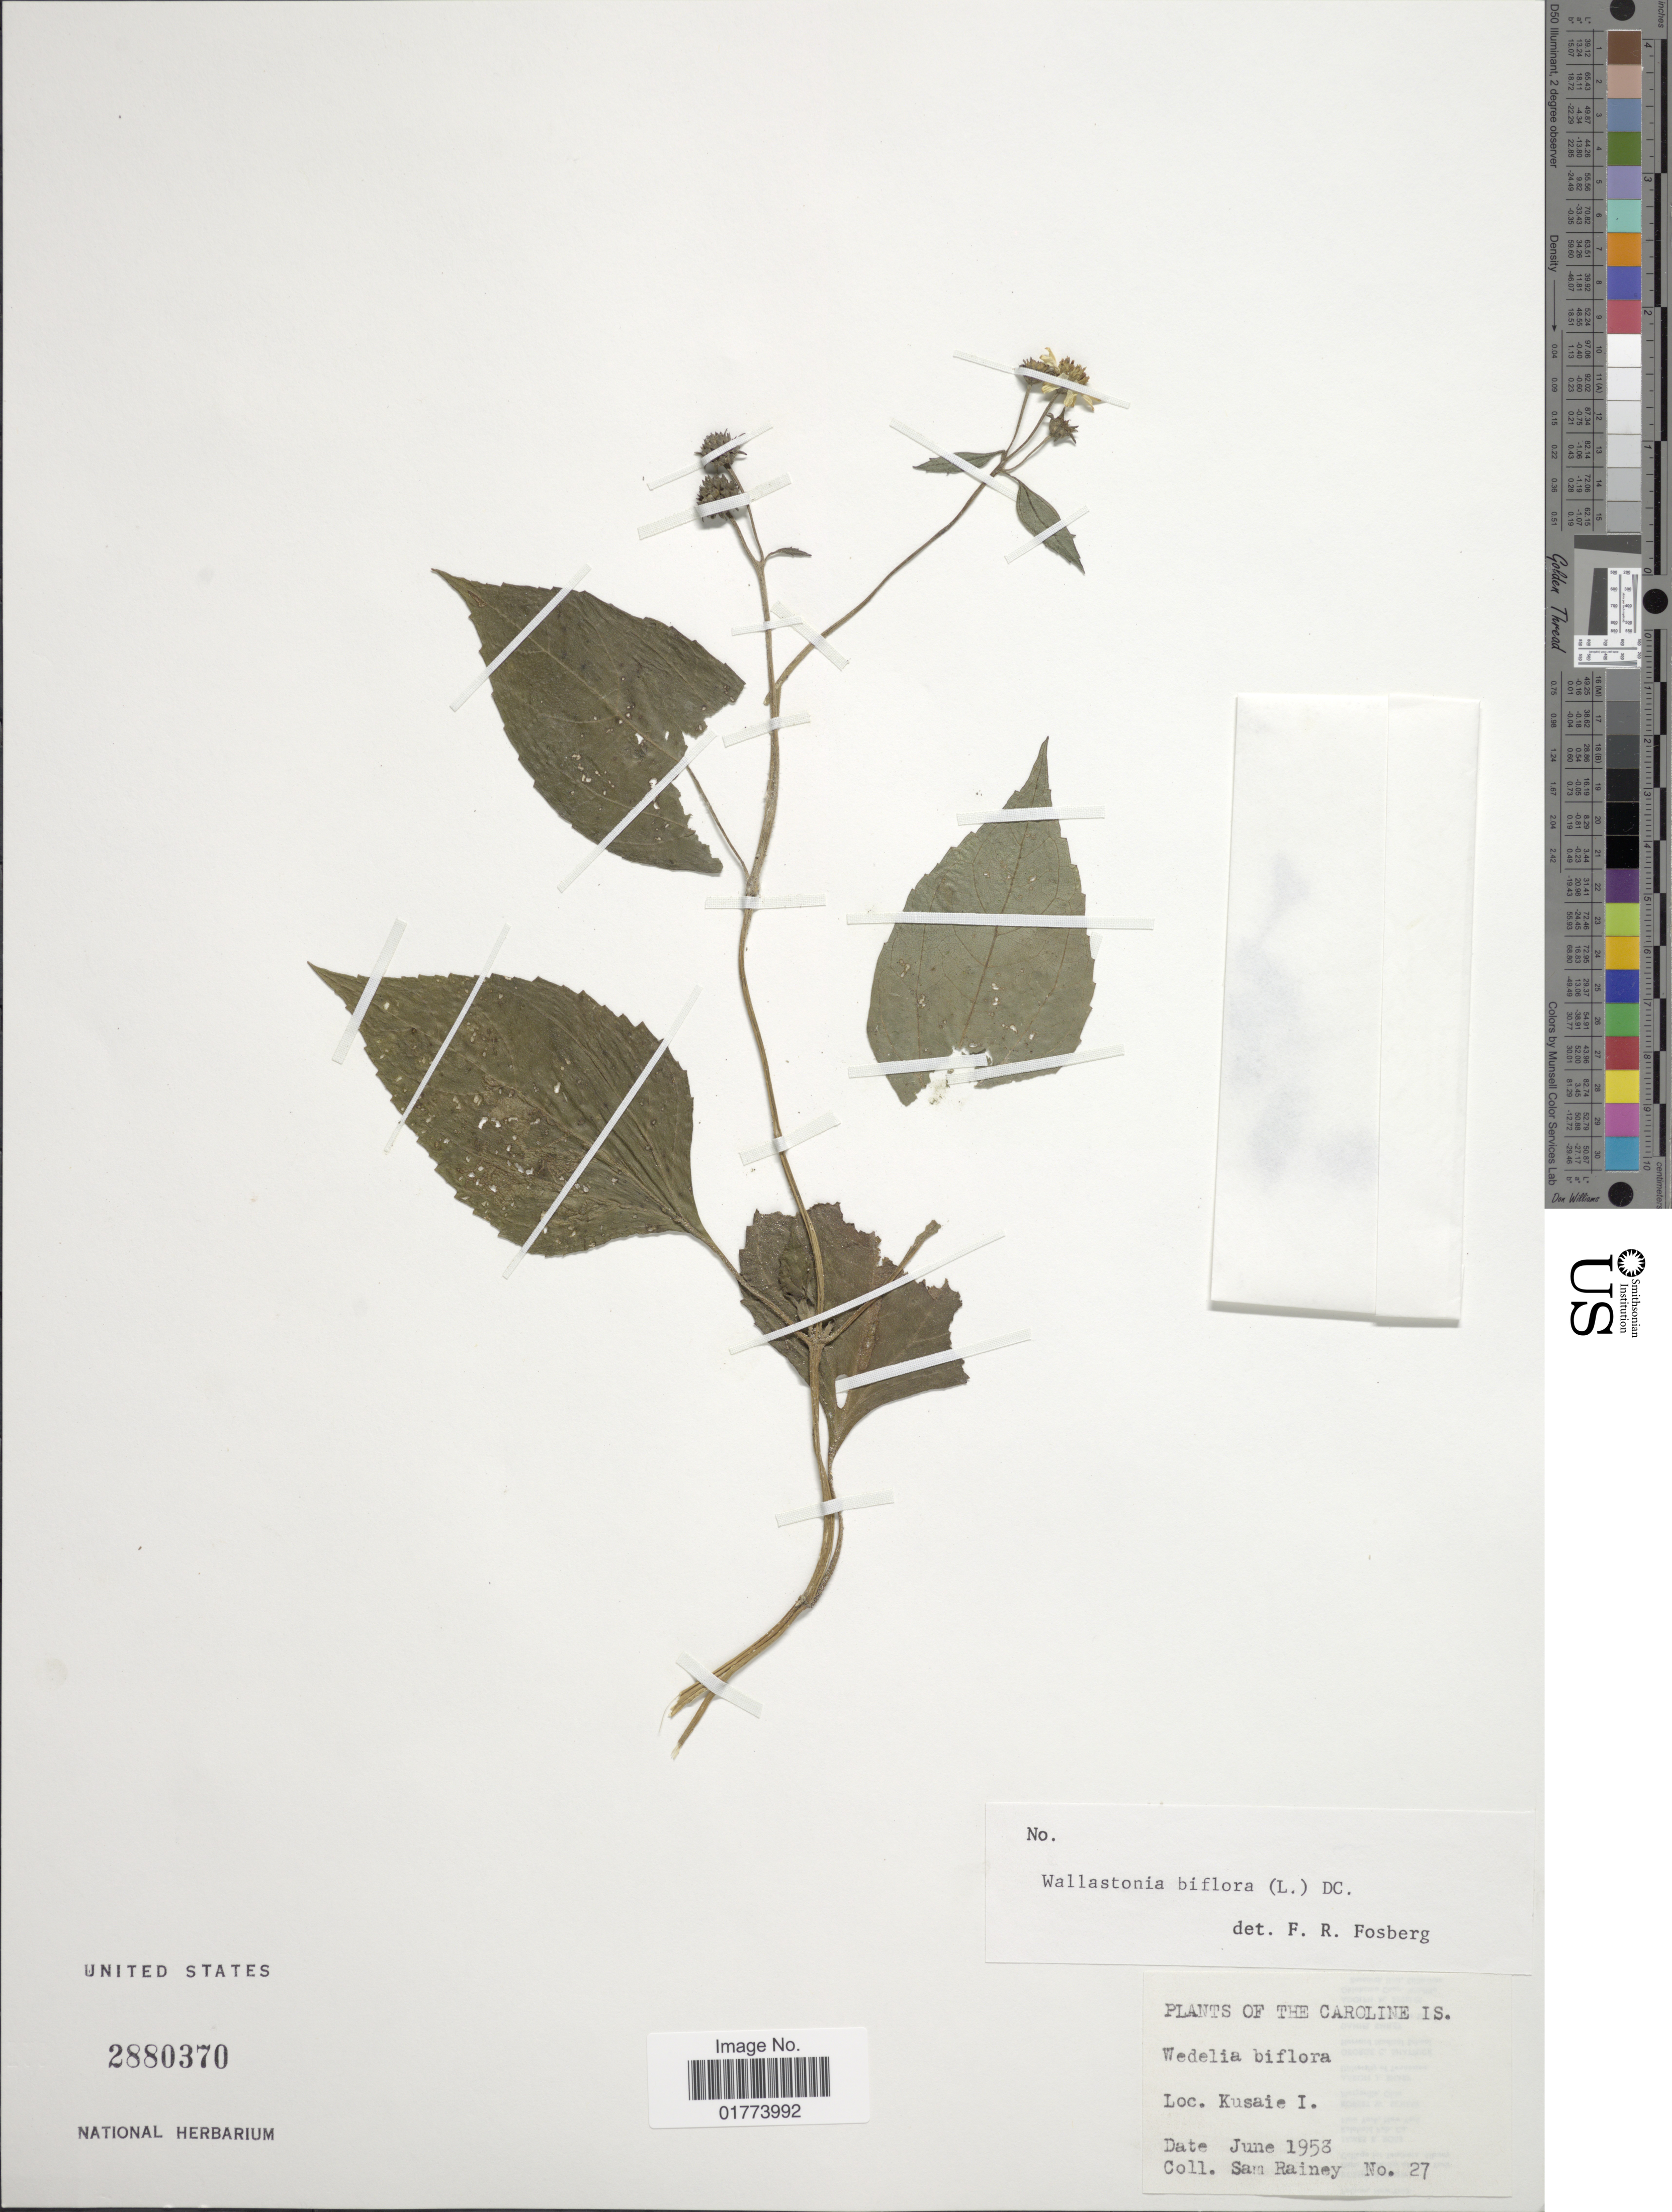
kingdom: Plantae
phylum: Tracheophyta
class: Magnoliopsida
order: Asterales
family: Asteraceae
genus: Wollastonia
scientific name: Wollastonia biflora var. biflora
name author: (L.) DC.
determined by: Wagner, W. L., (BOT), Smithsonian Institution - National Museum of Natural History (UNITED STATES)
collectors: S. Rainey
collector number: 27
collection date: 1958-06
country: Micronesia, Federated States of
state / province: Kosrae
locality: Caroline Is. Kusaie I.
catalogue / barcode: US 2880370